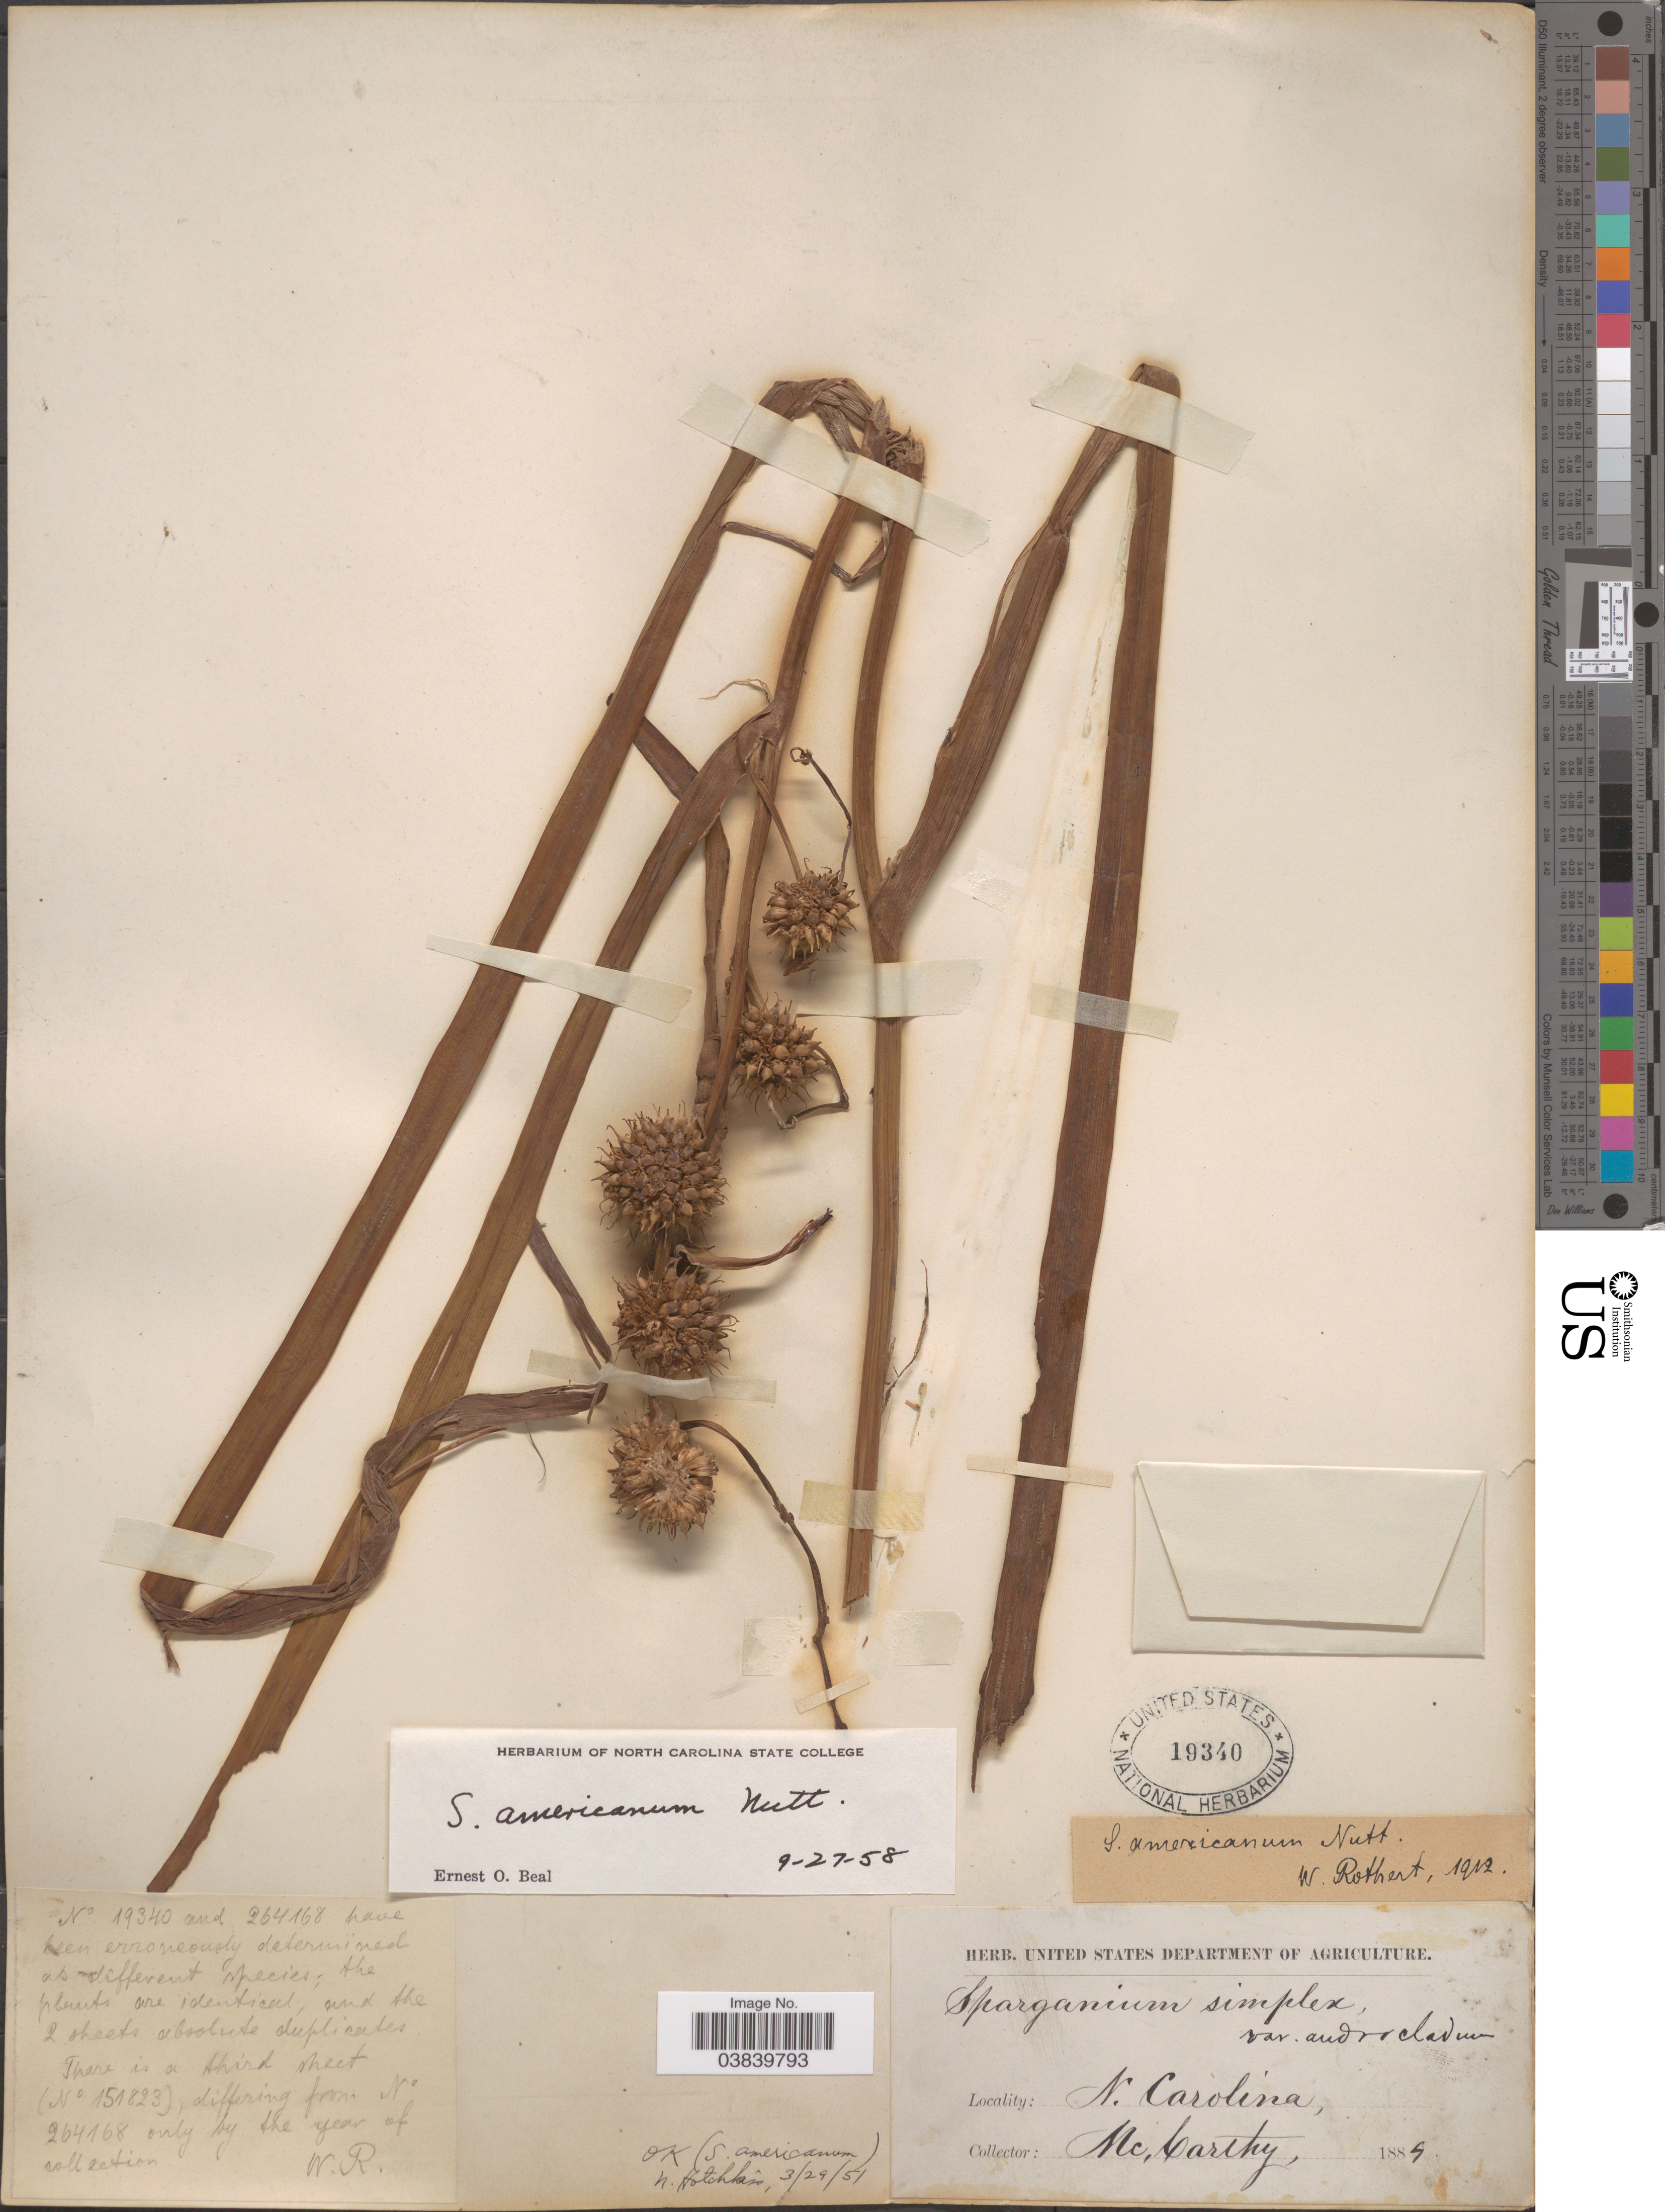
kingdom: Plantae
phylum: Tracheophyta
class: Liliopsida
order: Poales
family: Typhaceae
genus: Sparganium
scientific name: Sparganium americanum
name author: Nutt.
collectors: -- McCarthy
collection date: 1889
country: United States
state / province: North Carolina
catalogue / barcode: US 19340